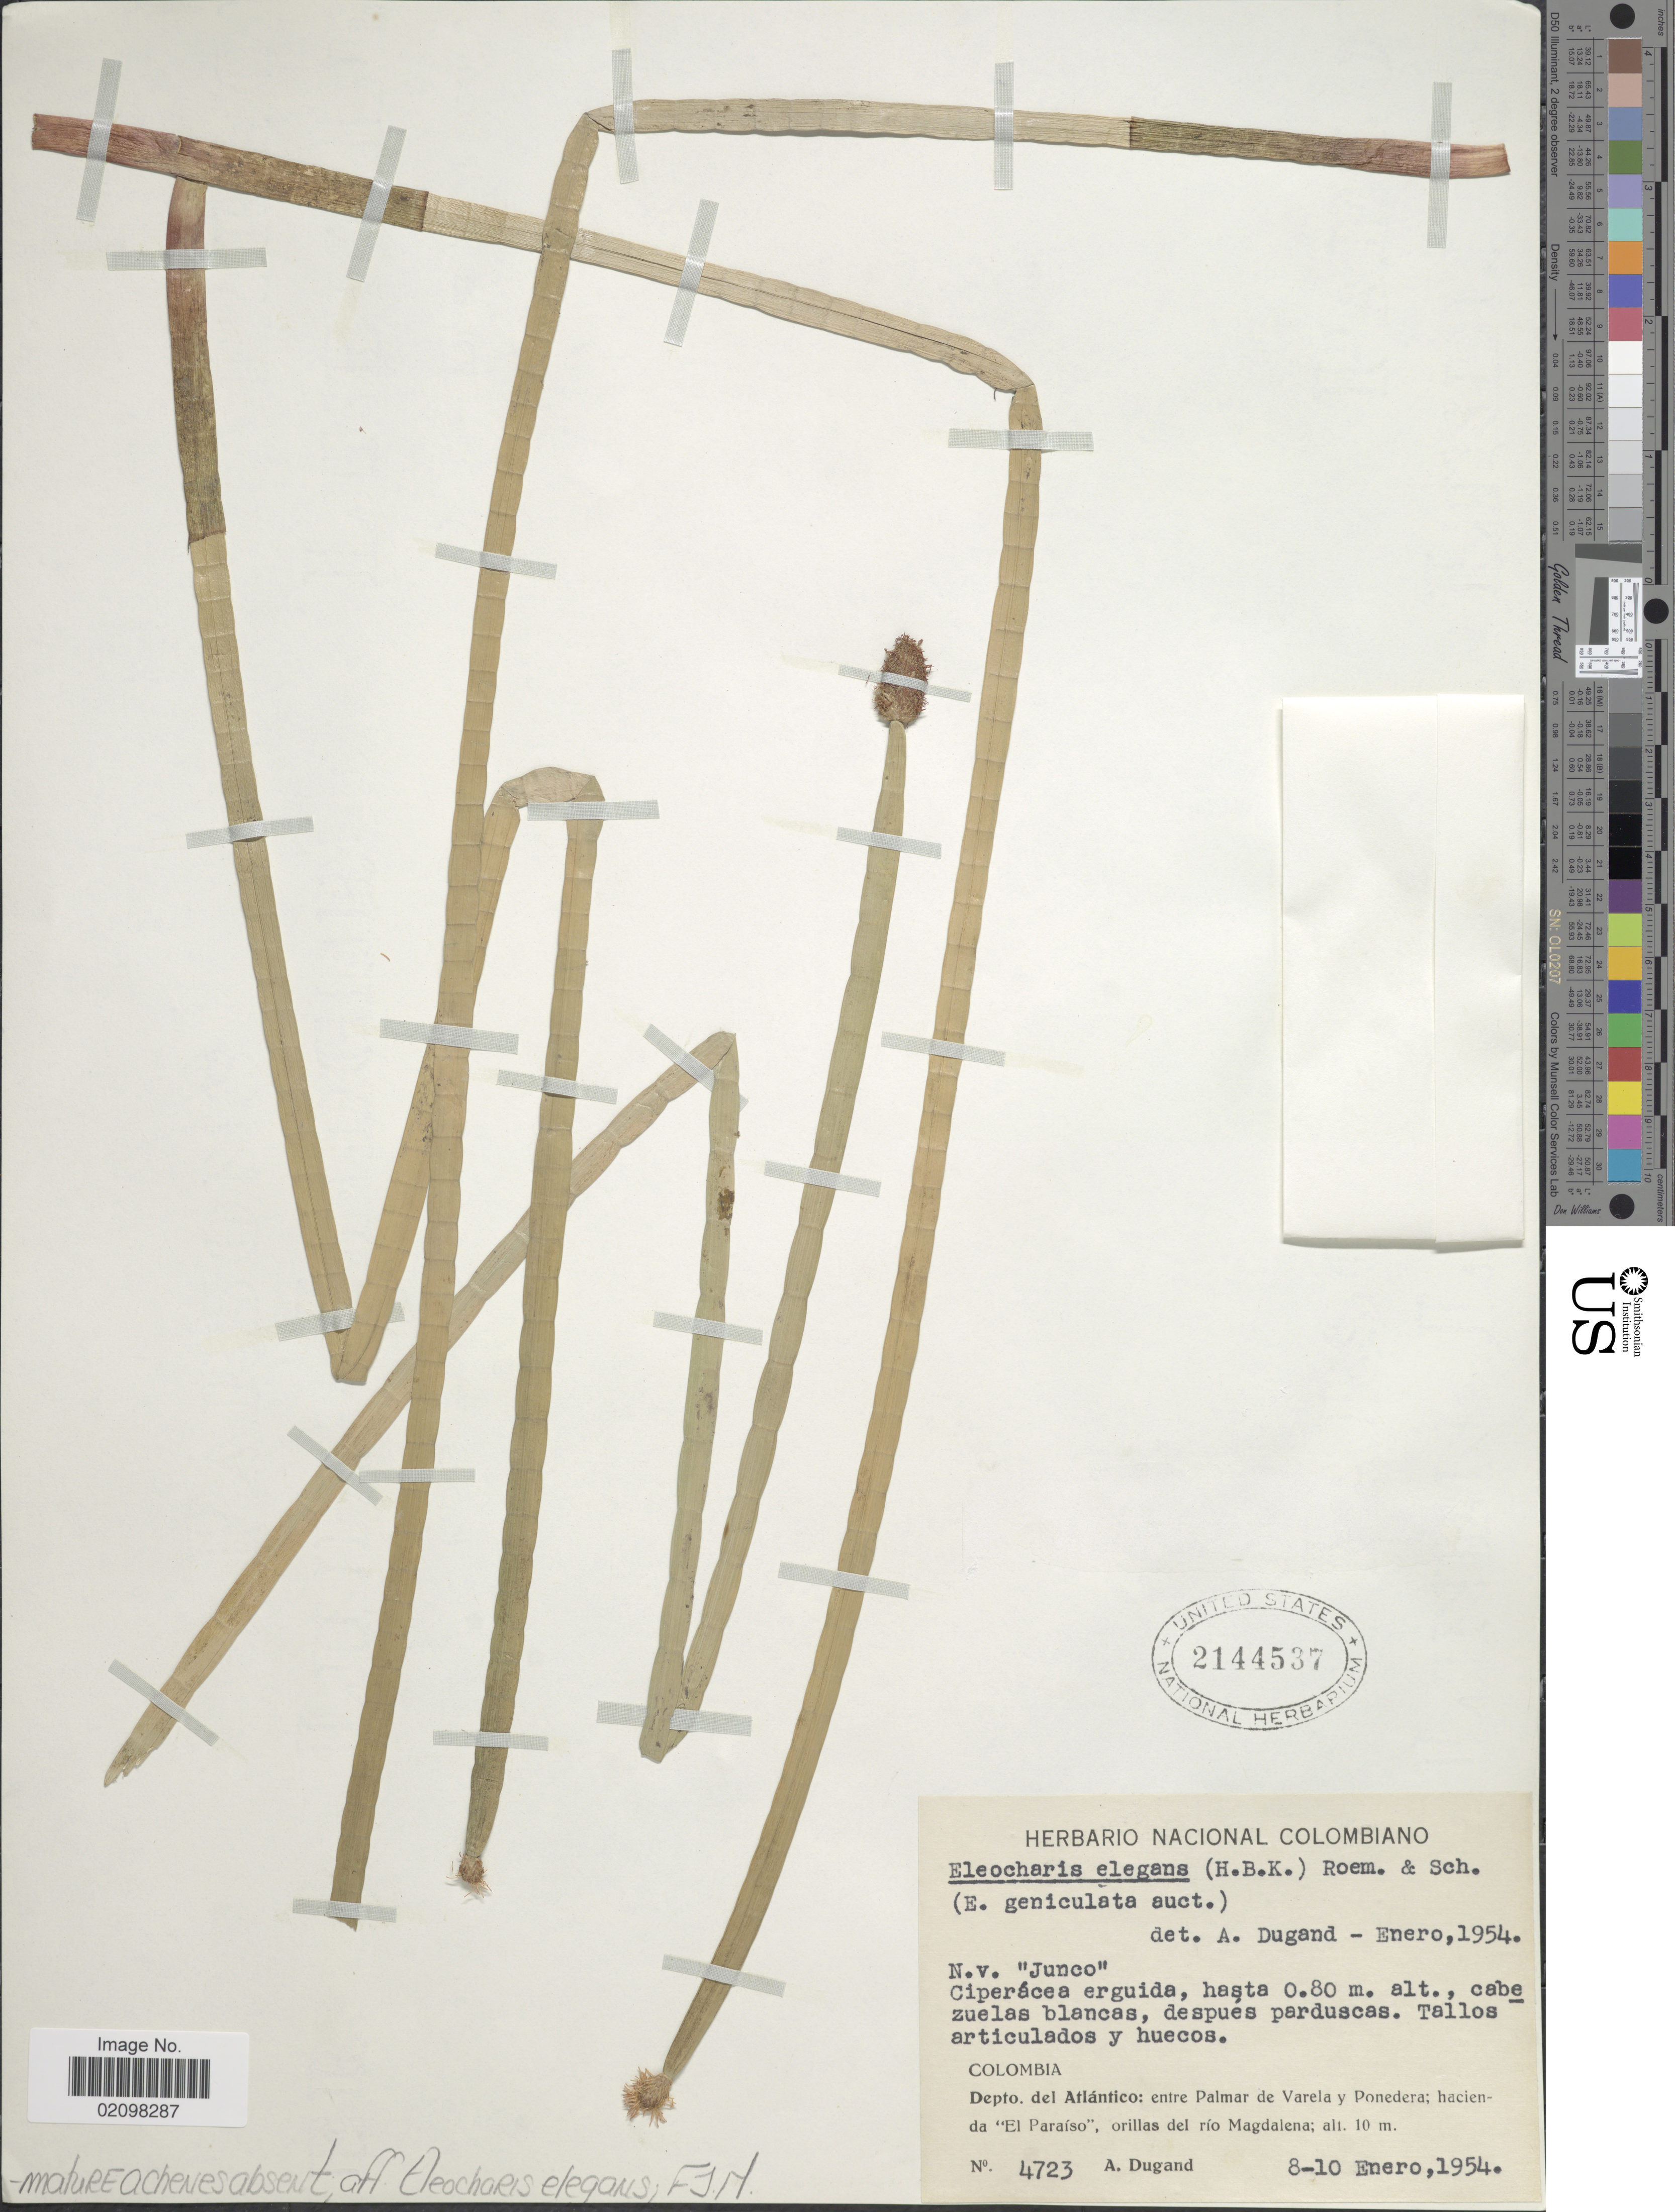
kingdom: Plantae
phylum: Tracheophyta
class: Liliopsida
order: Poales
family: Cyperaceae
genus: Eleocharis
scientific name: Eleocharis elegans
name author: (Kunth) Roem. & Schult.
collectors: A. Dugand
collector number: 4723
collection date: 1954-01-08/1954-01-10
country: Colombia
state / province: Atlántico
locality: Entre Palmar de Varela y Ponedera; hacienda "El Paraiso", orillas del río Magdalena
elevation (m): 10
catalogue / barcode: US 2144537